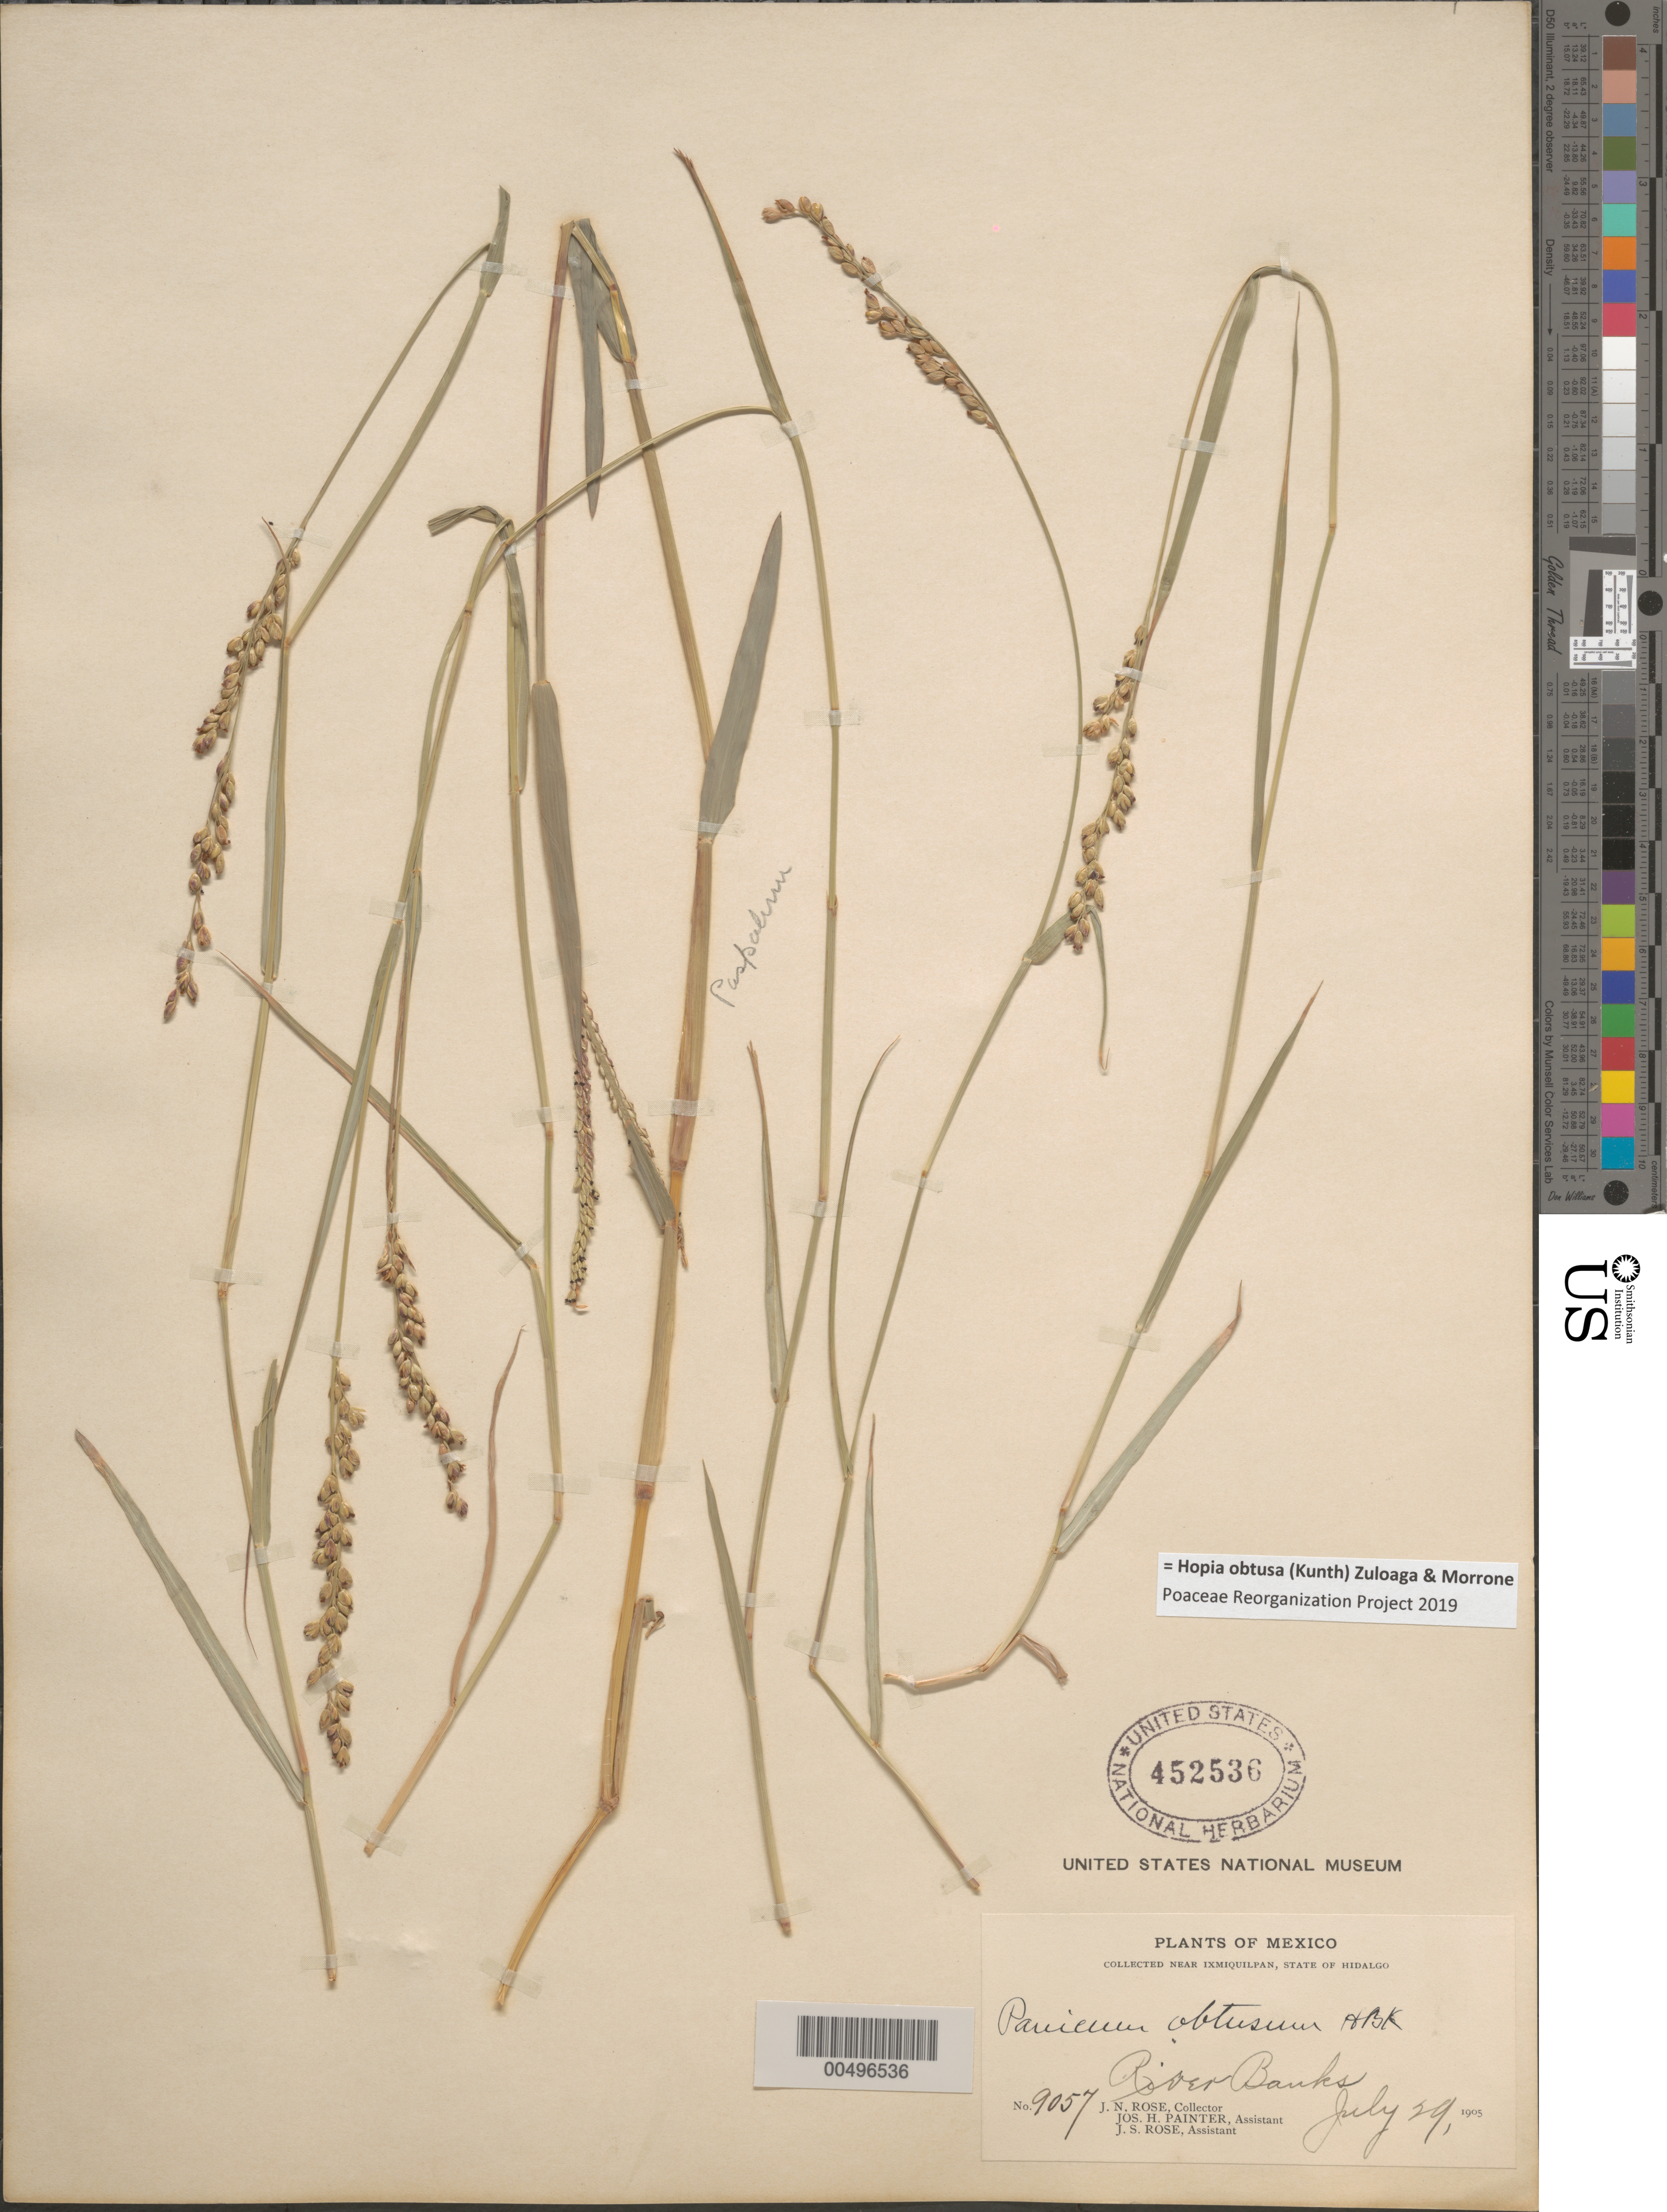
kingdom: Plantae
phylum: Tracheophyta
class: Liliopsida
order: Poales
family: Poaceae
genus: Panicum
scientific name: Panicum obtusum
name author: Kunth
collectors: J. N. Rose, J. H. Painter & J. S. Rose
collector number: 9057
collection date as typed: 29 Jul 1905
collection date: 1905-07-29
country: Mexico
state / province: Hidalgo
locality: Near Ixmiquilpan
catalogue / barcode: US 452536